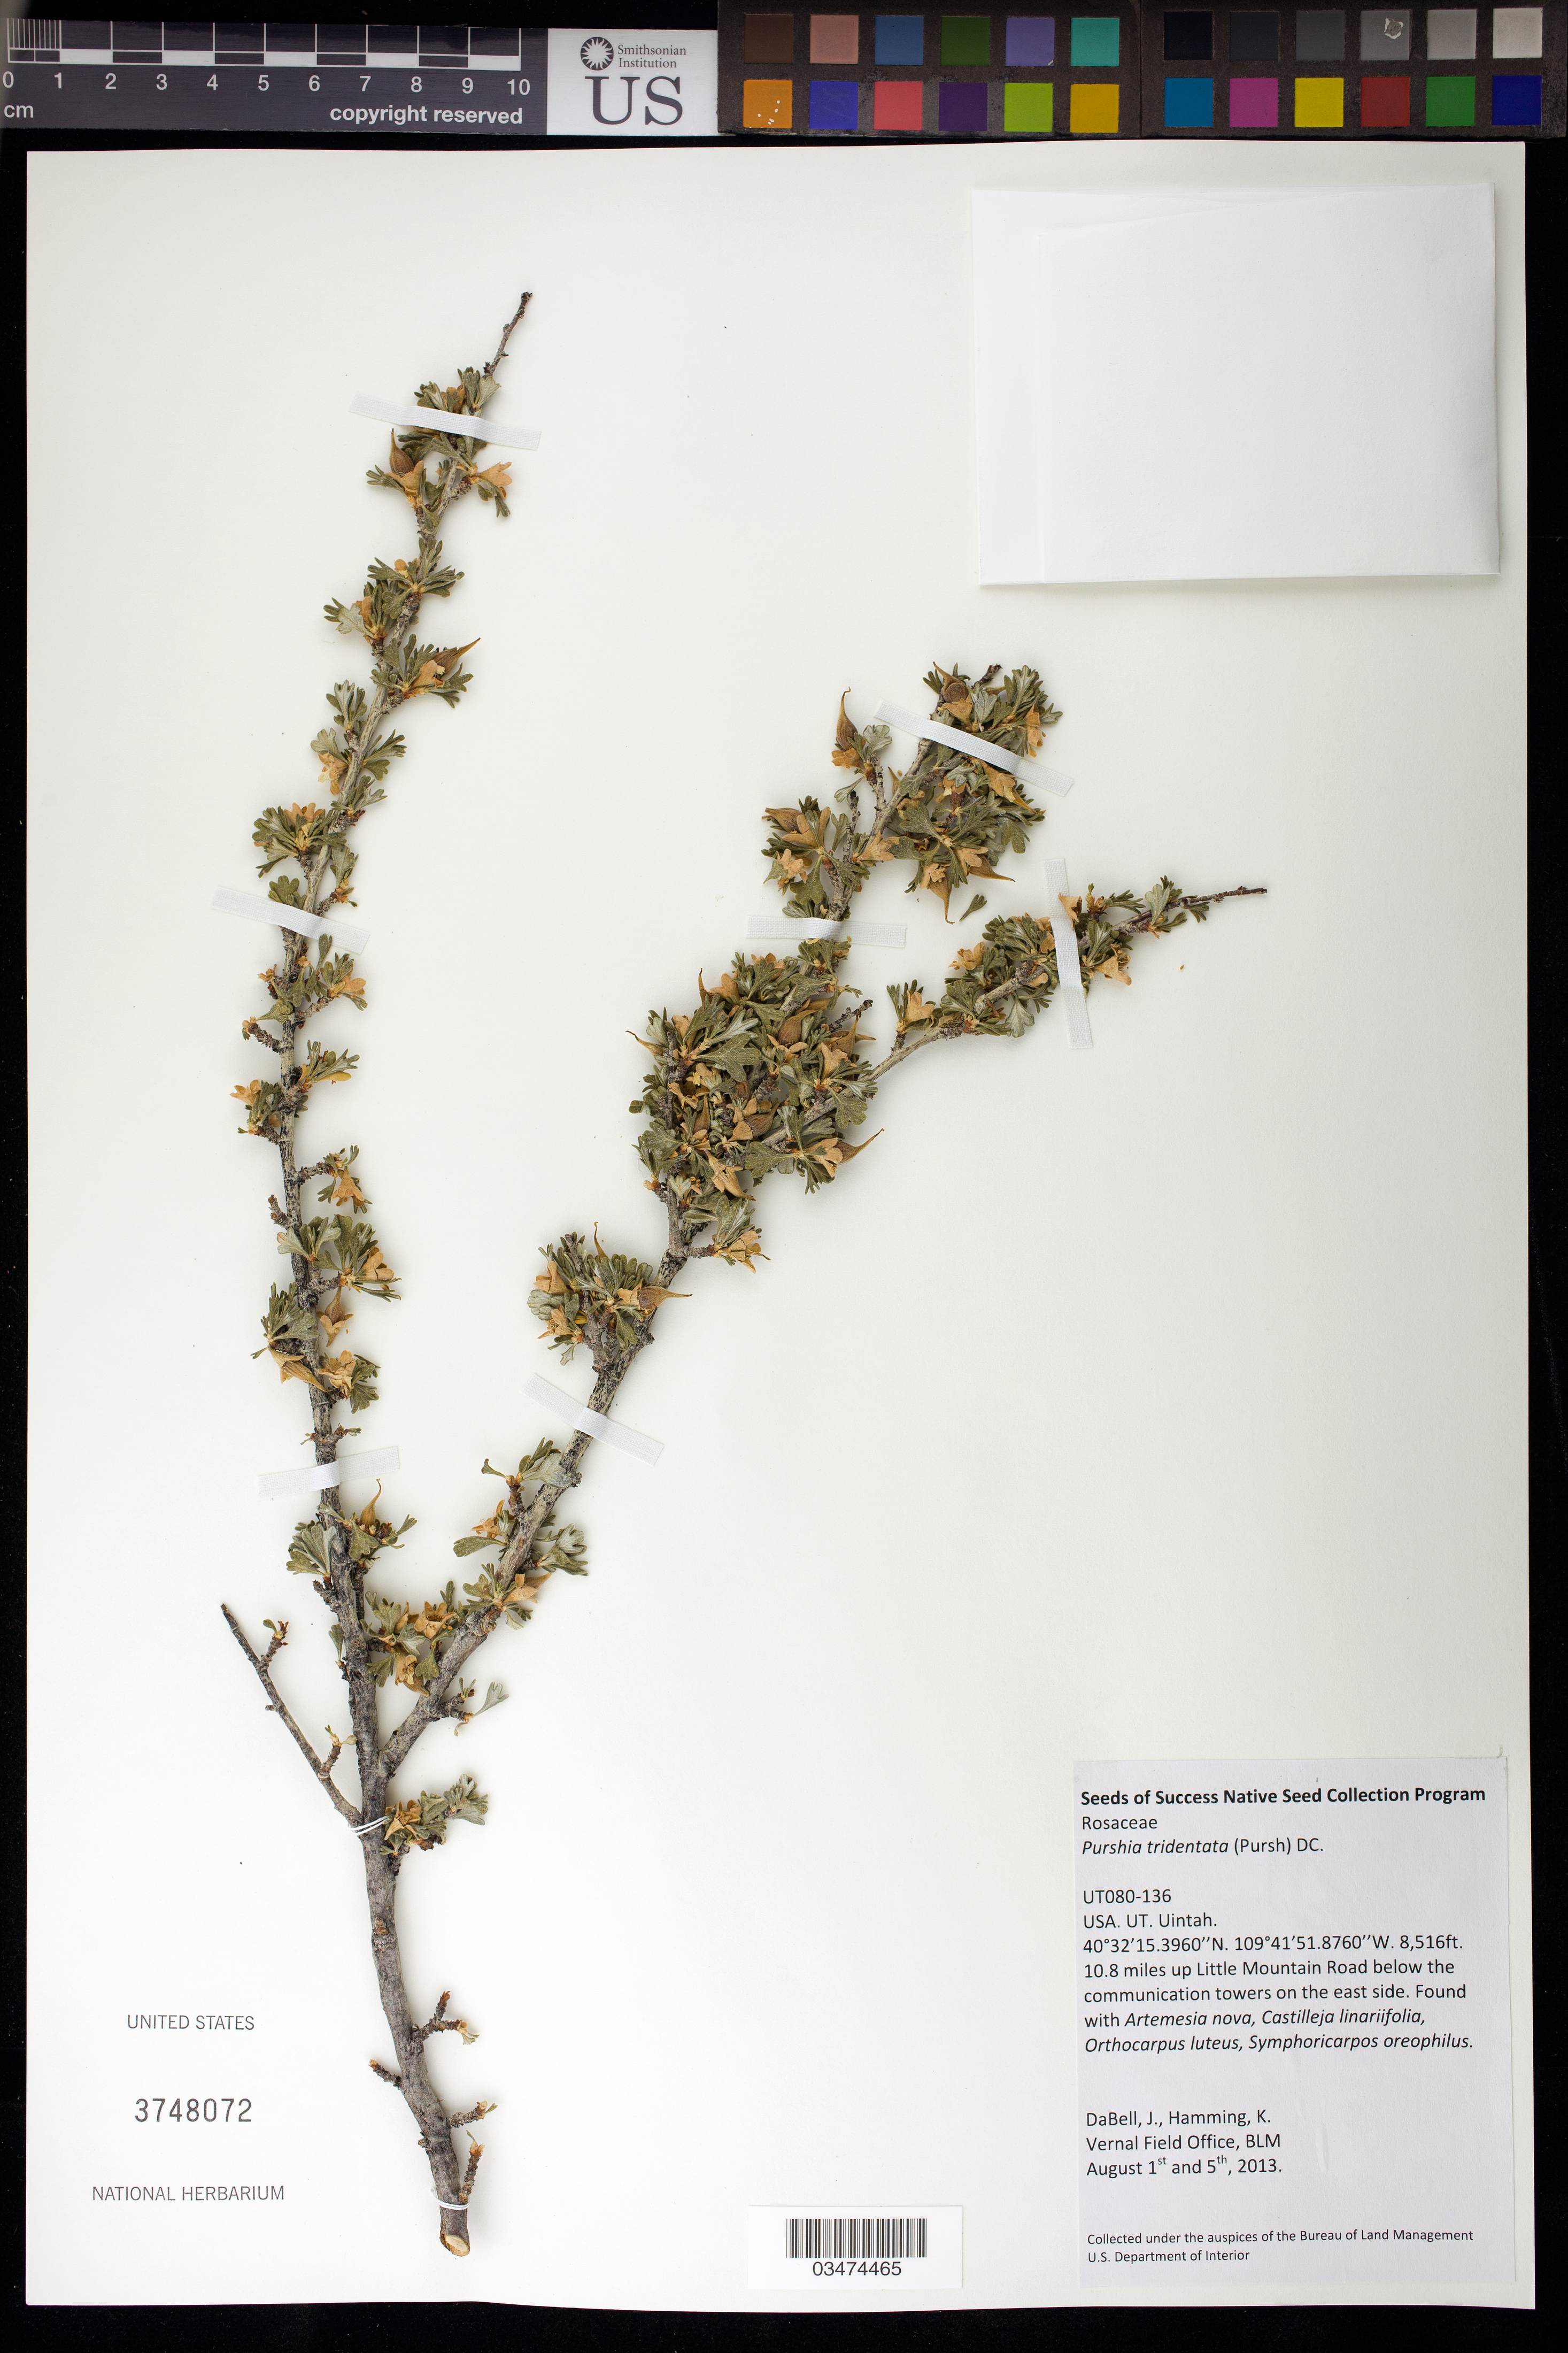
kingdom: Plantae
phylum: Tracheophyta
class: Magnoliopsida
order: Rosales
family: Rosaceae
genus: Purshia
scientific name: Purshia tridentata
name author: (Pursh) DC.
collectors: J. DaBell & K. Hamming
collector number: UT080-136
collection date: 2013-08-01,2013-08-05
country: United States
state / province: Utah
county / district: Uintah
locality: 10.8 miles up Little Mountain Road below the communication towers on the east side.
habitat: With: Artemisia nova, Castilleja linariifolia, Orthocarpus luteus, ect.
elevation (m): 2596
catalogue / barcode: US 3748072